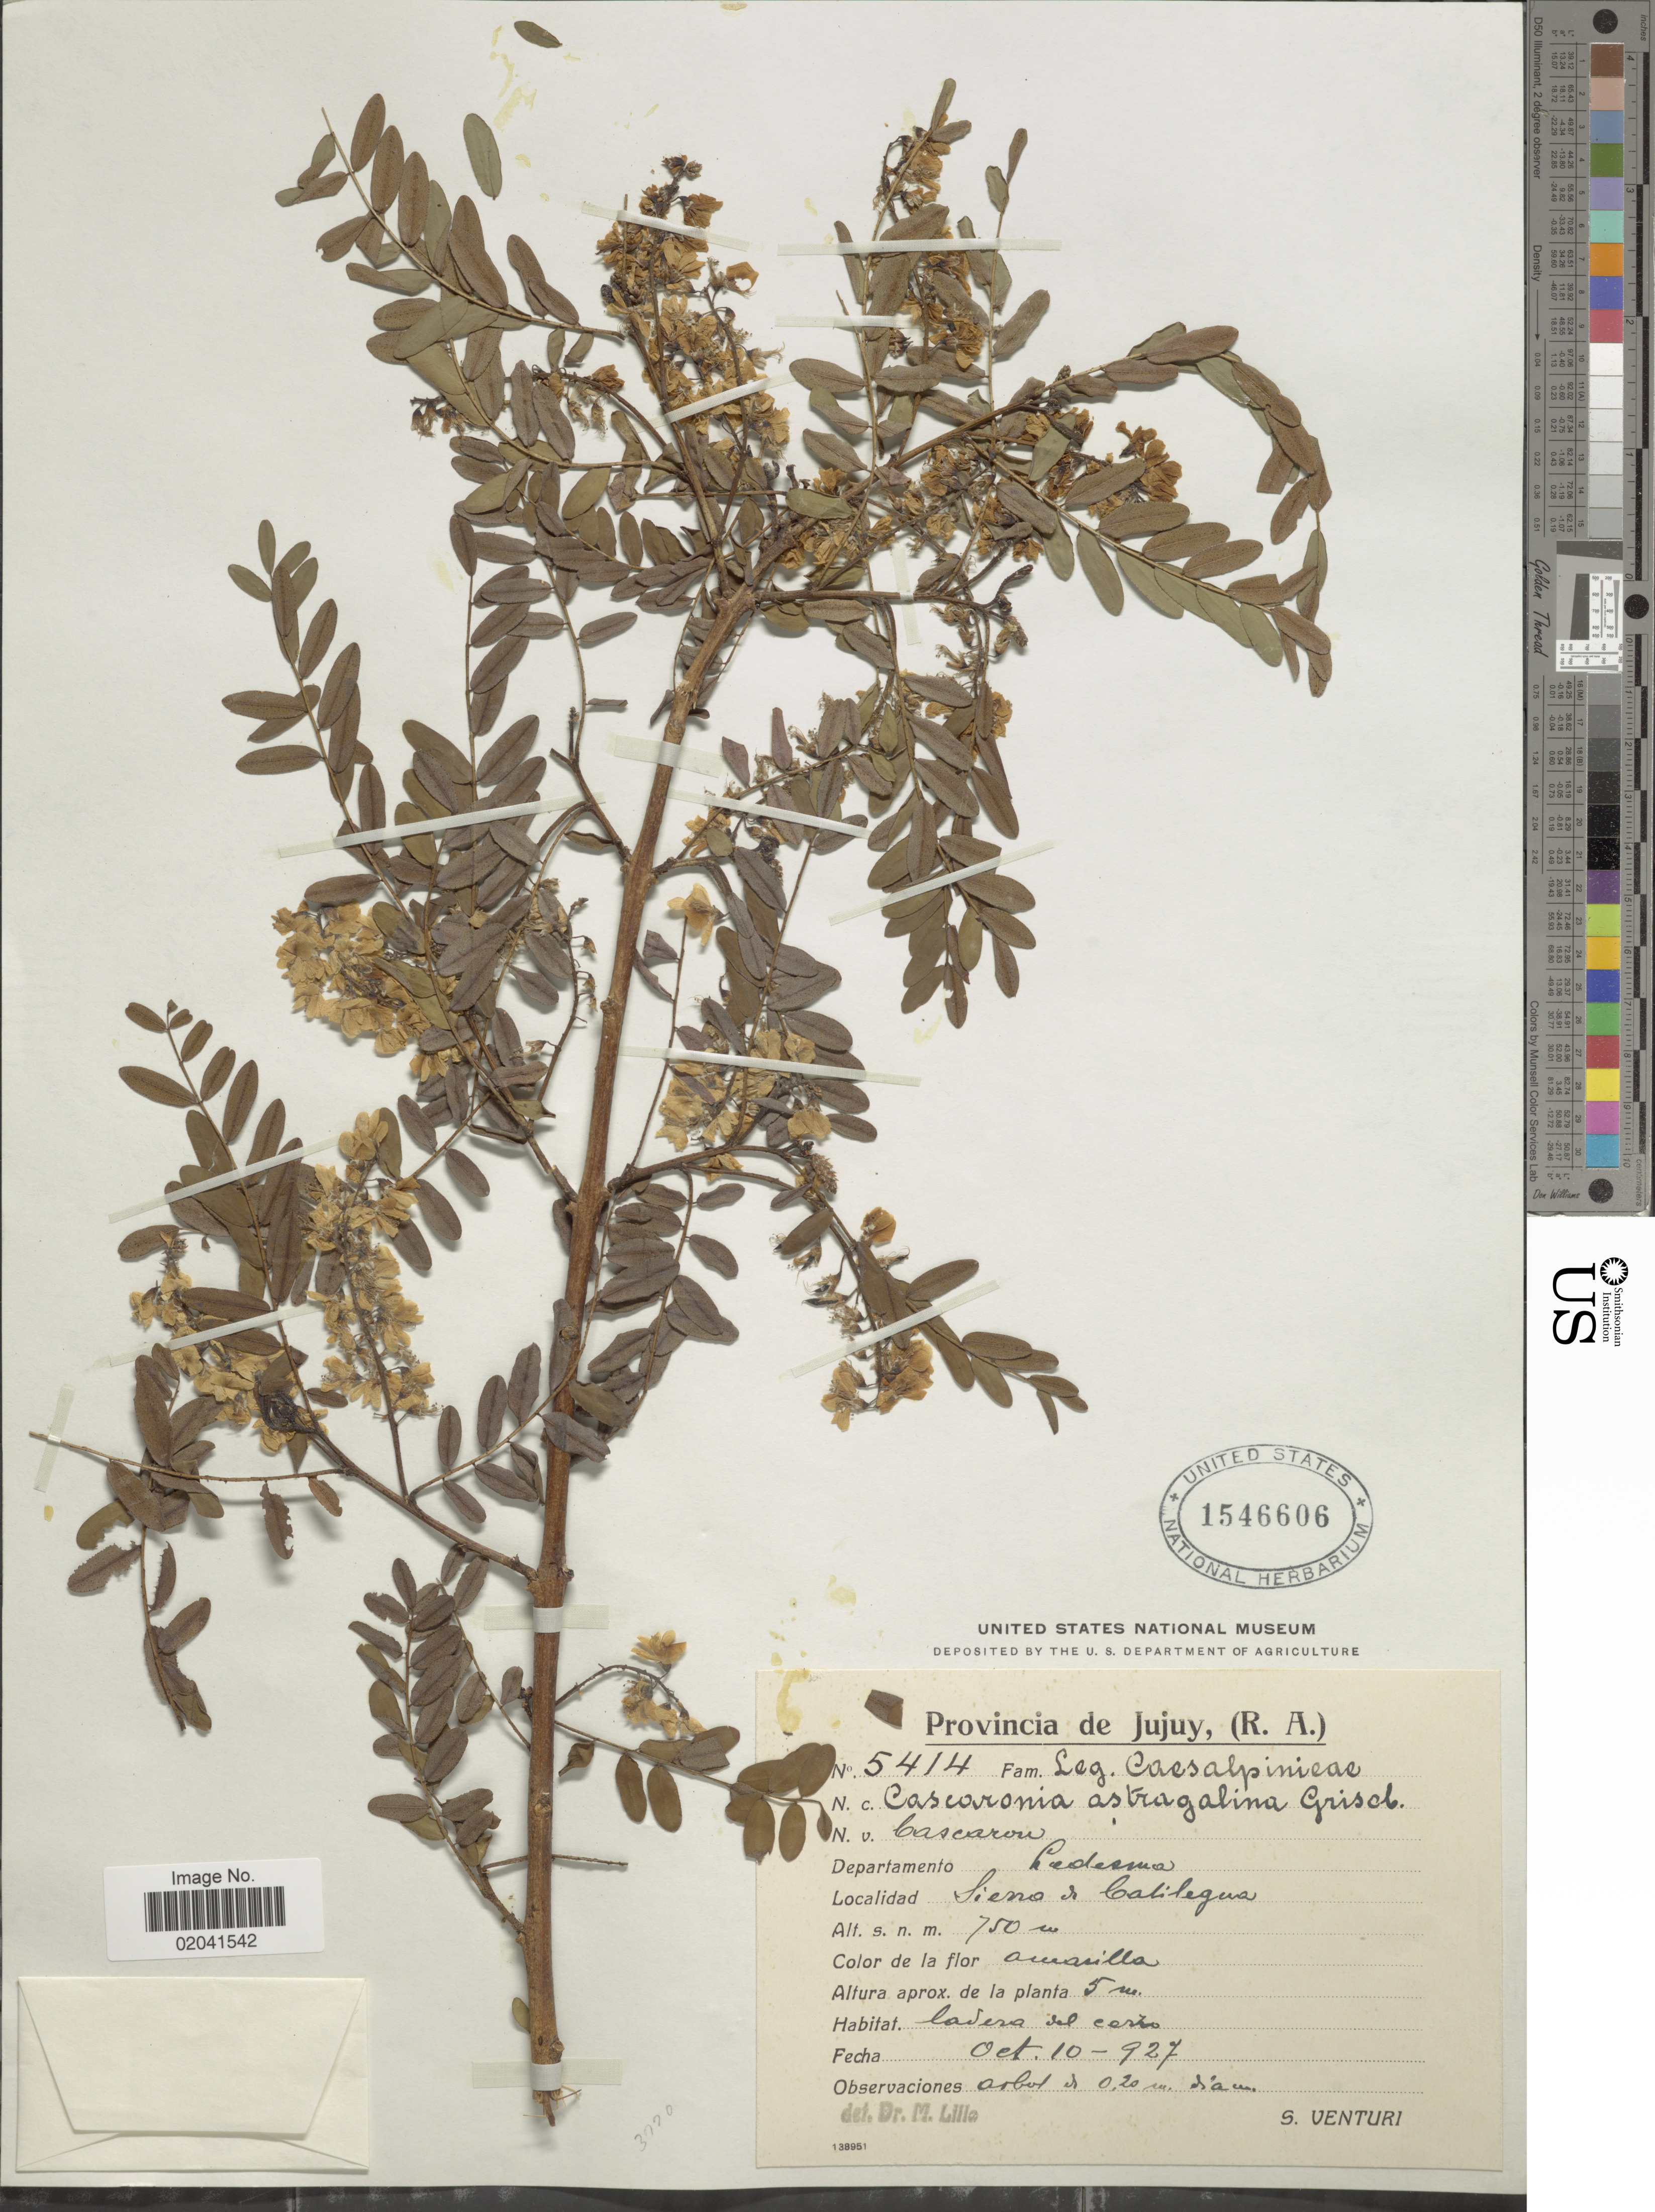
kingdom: Plantae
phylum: Tracheophyta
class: Magnoliopsida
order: Fabales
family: Fabaceae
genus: Cascaronia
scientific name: Cascaronia sp.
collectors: S. Venturi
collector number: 5414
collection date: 1927-10-10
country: Argentina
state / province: Jujuy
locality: Provincia de Jujuy, (R.A.) Departamento Ledesma, Sierra de Calilegua.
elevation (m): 750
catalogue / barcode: US 1546606